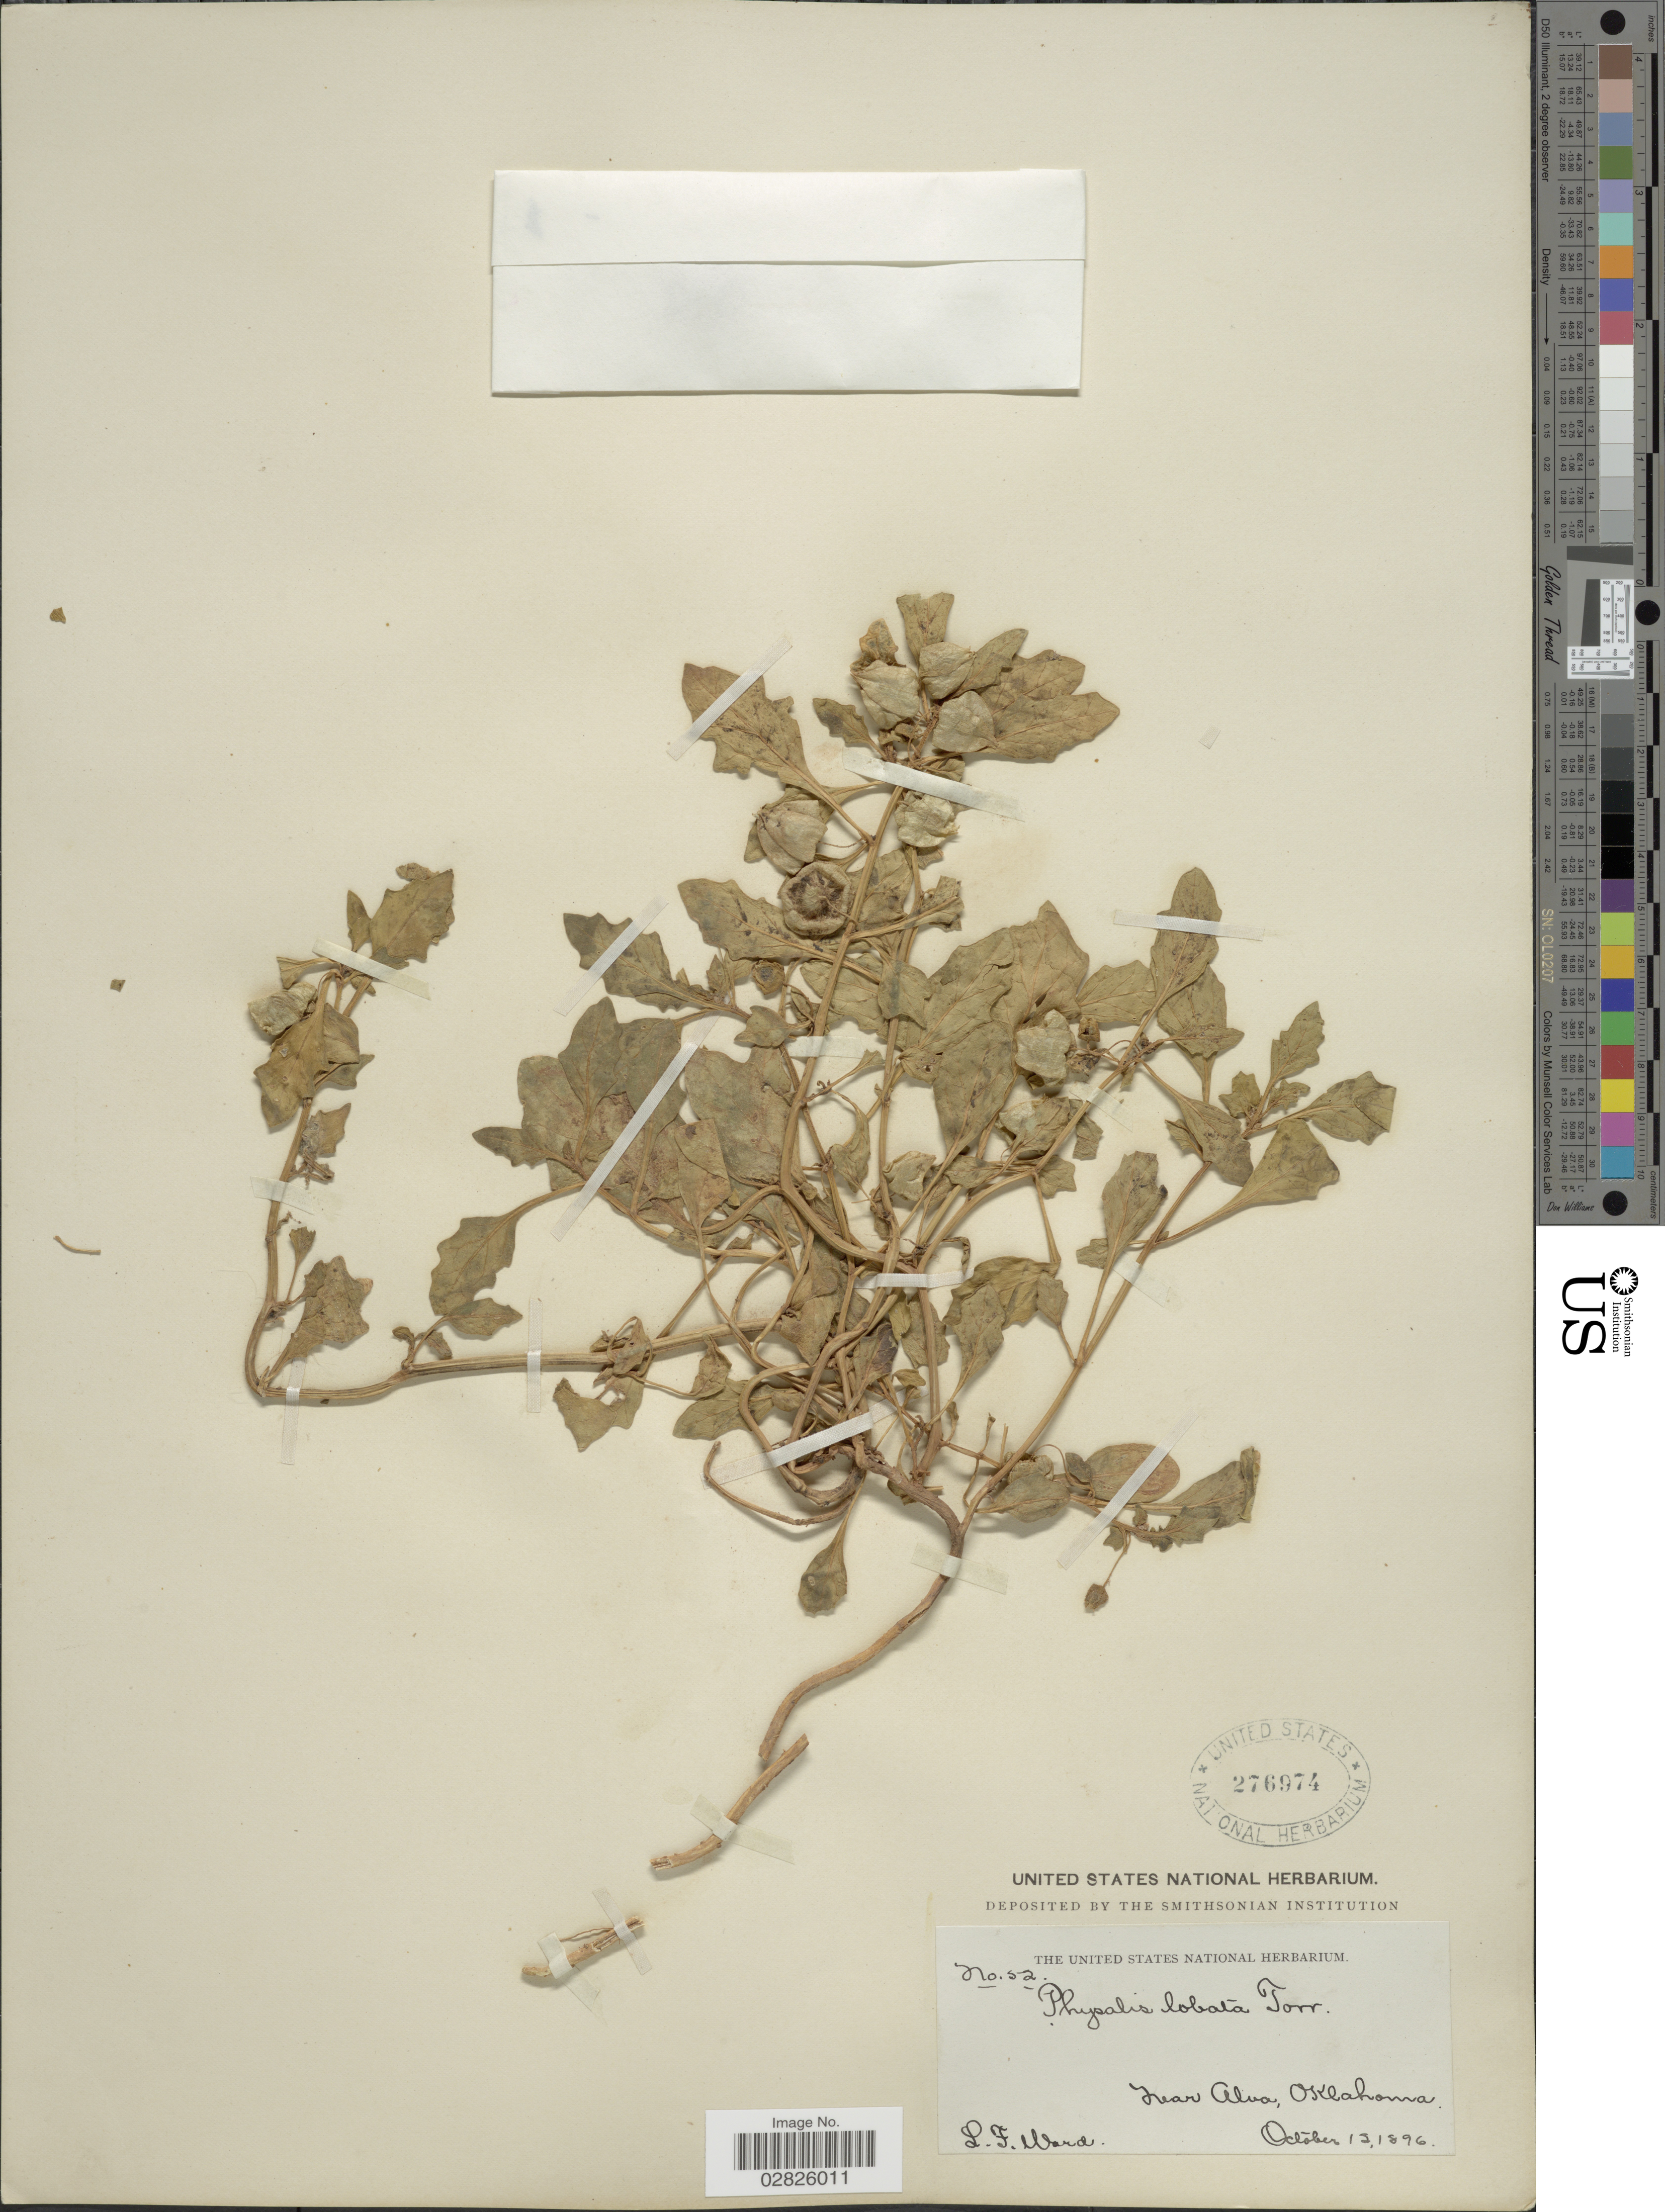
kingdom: Plantae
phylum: Tracheophyta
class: Magnoliopsida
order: Solanales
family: Solanaceae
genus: Quincula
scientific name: Quincula lobata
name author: (Torr.) Raf.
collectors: L. Ward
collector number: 52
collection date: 1896-10-12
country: United States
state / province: Oklahoma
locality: Near Alva.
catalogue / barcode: US 276974